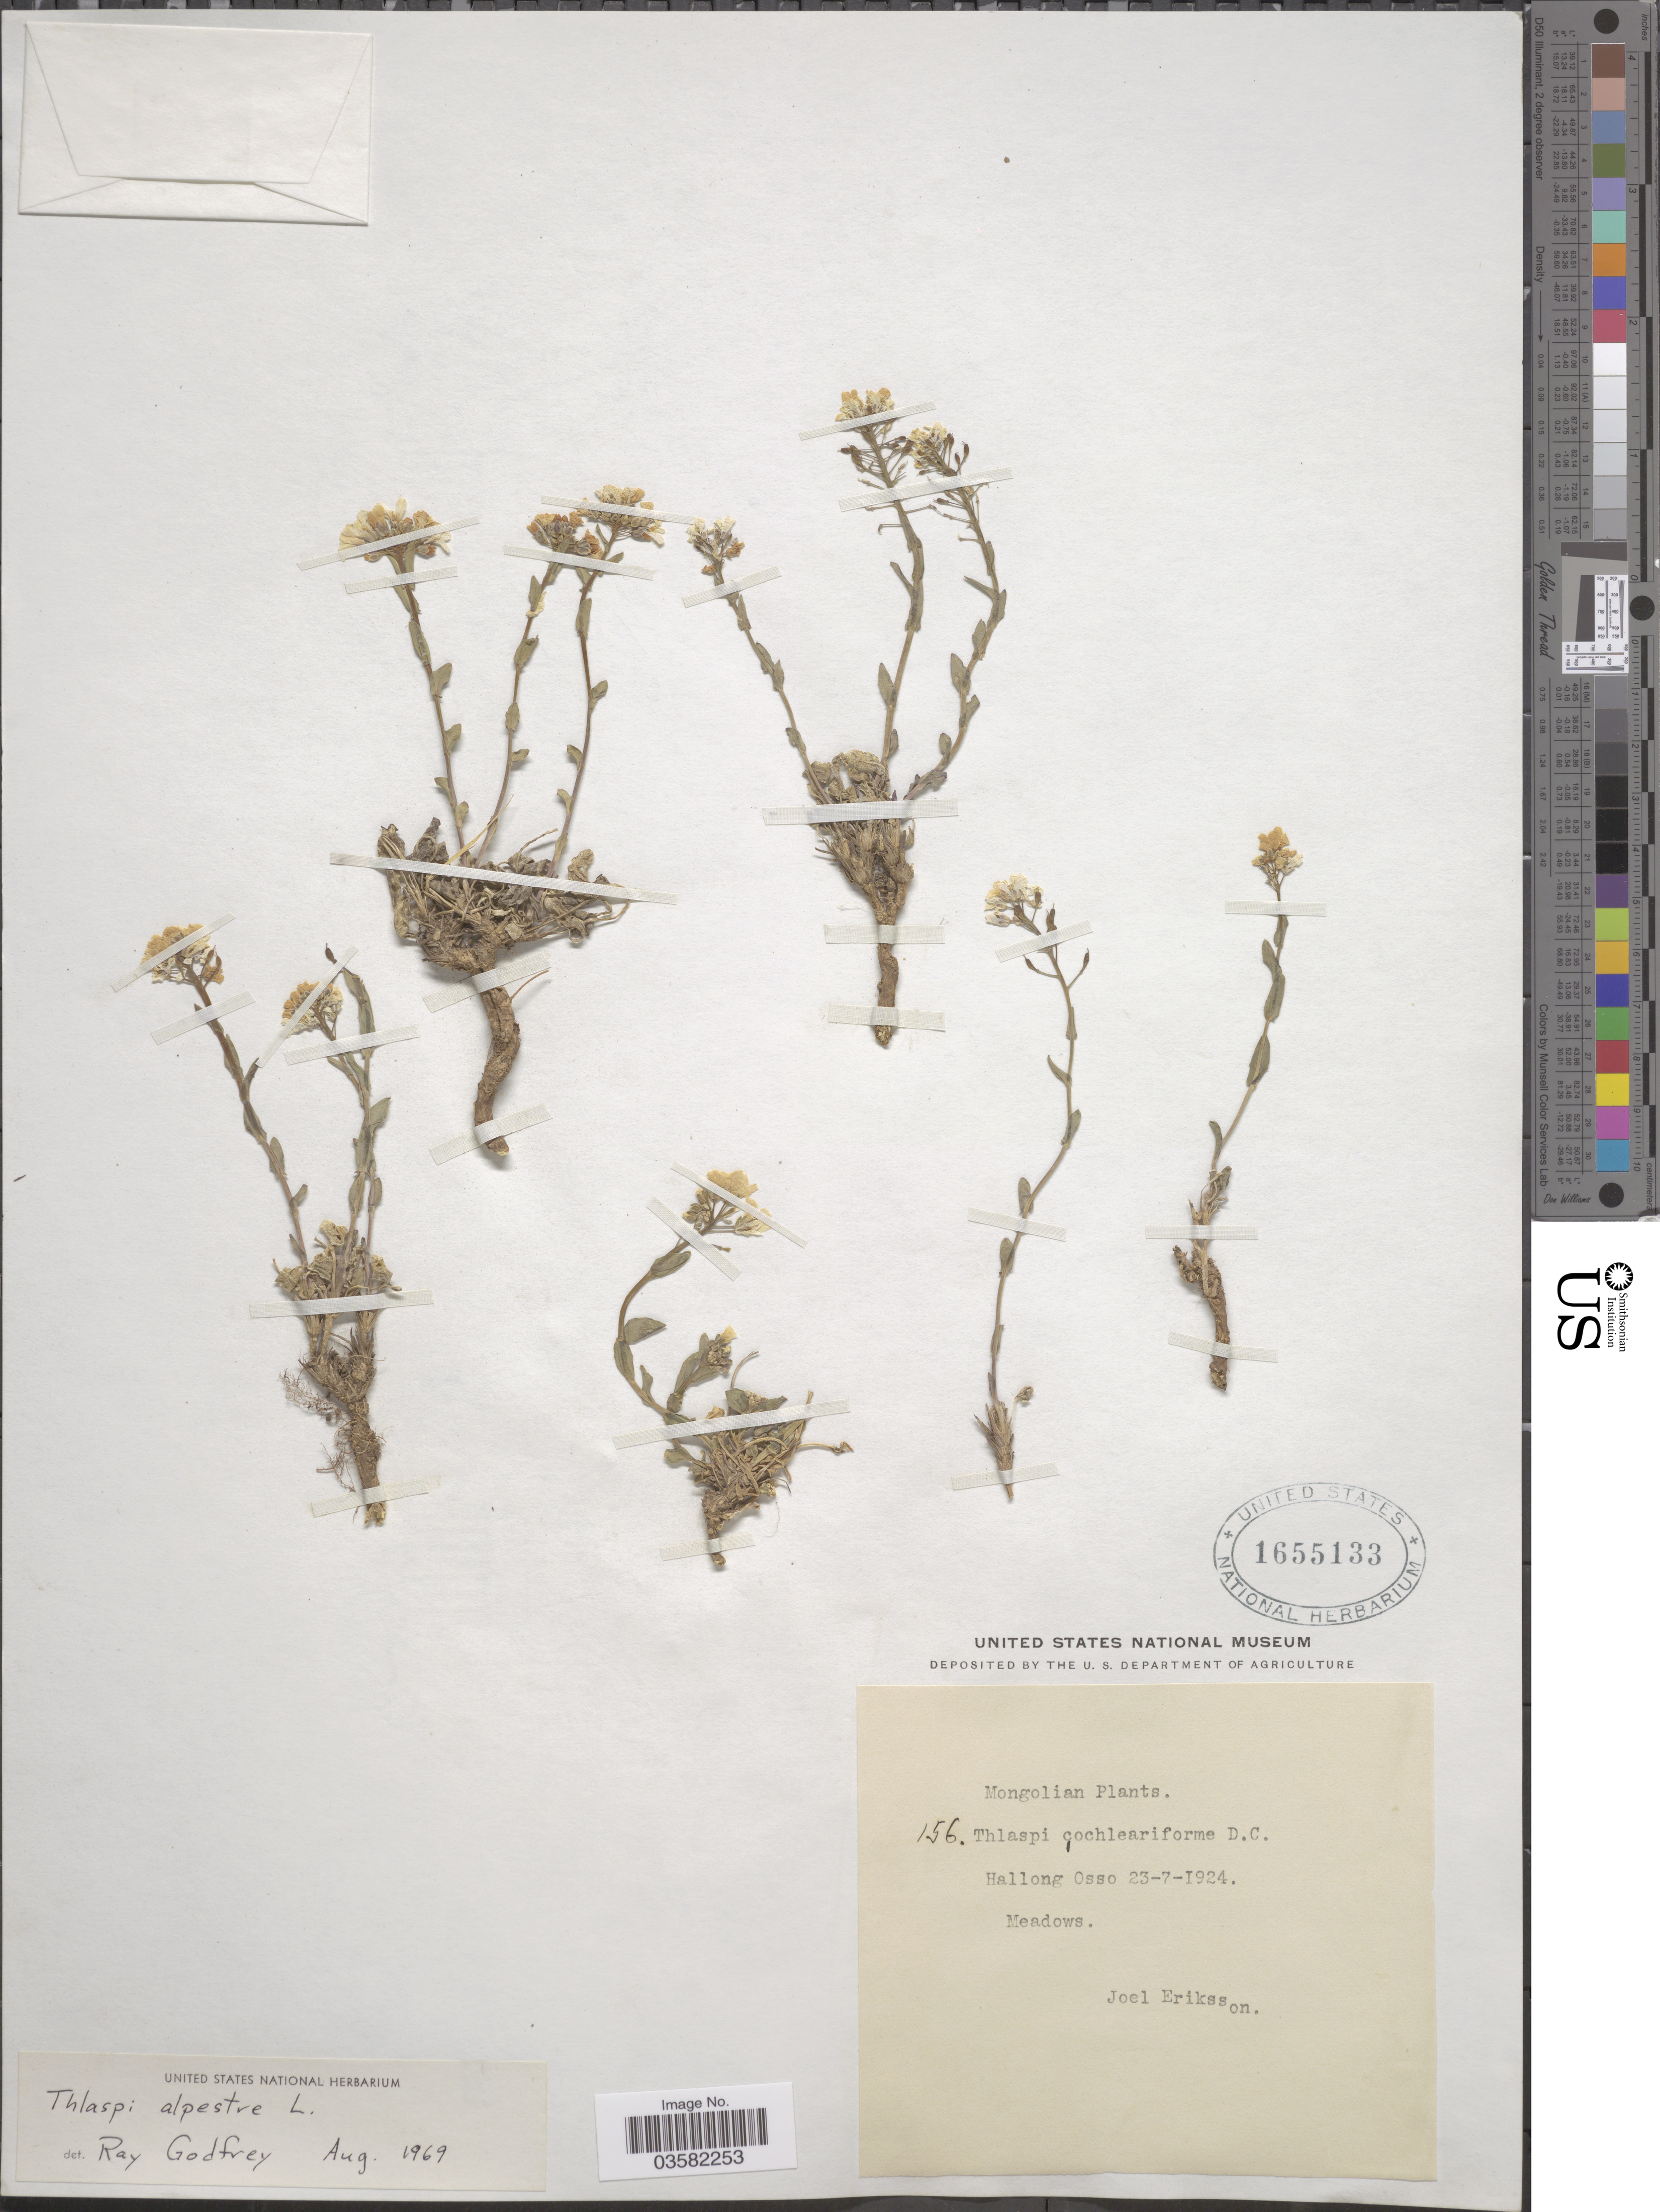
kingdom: Plantae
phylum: Tracheophyta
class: Magnoliopsida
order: Brassicales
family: Brassicaceae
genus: Thlaspi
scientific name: Thlaspi alpestre L. nom. illeg.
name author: L.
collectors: J. Eriksson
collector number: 156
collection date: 1924-07-23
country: Mongolia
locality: Hallong Osso.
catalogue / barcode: US 1655133